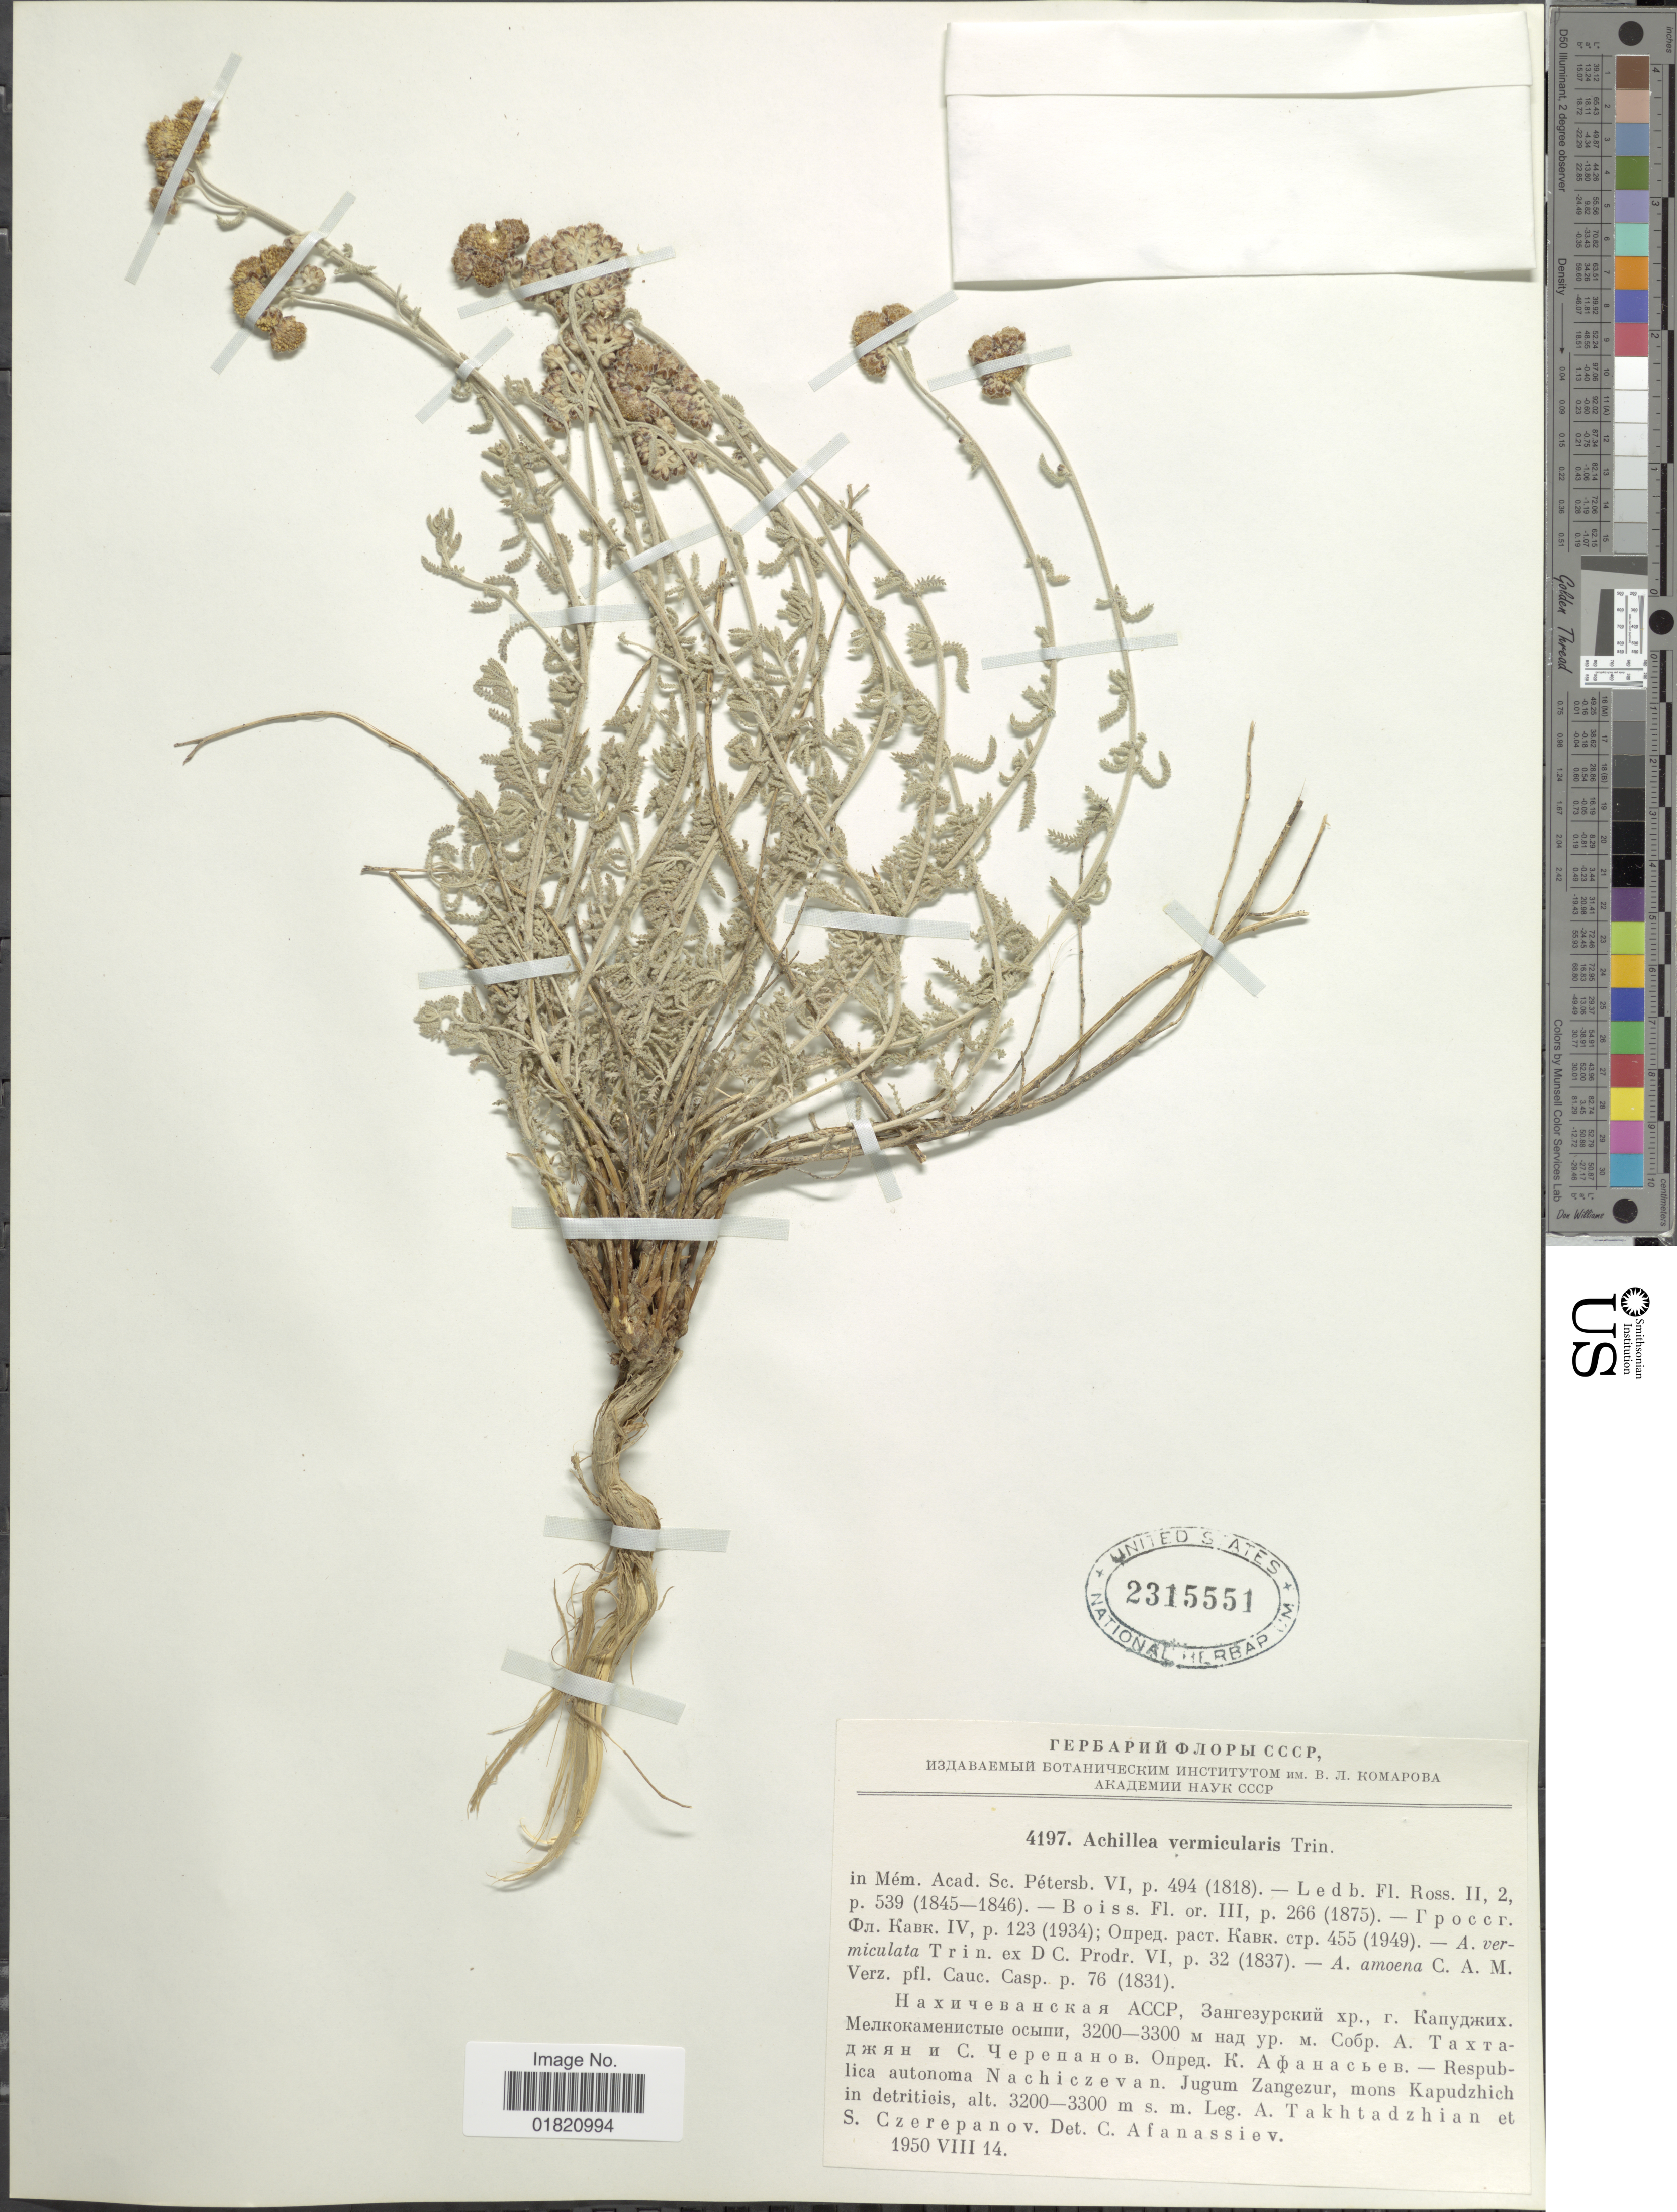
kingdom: Plantae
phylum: Tracheophyta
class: Magnoliopsida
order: Asterales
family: Asteraceae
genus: Achillea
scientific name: Achillea vermicularis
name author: Trin.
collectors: A. Takhtadzhian & S. Czerepanov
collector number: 4197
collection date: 1950-08-14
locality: Respublica autonoma Nachiczevan. Jugum Zangezur, mons Kapudzhich in detriticis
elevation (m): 3200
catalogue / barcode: US 2315551